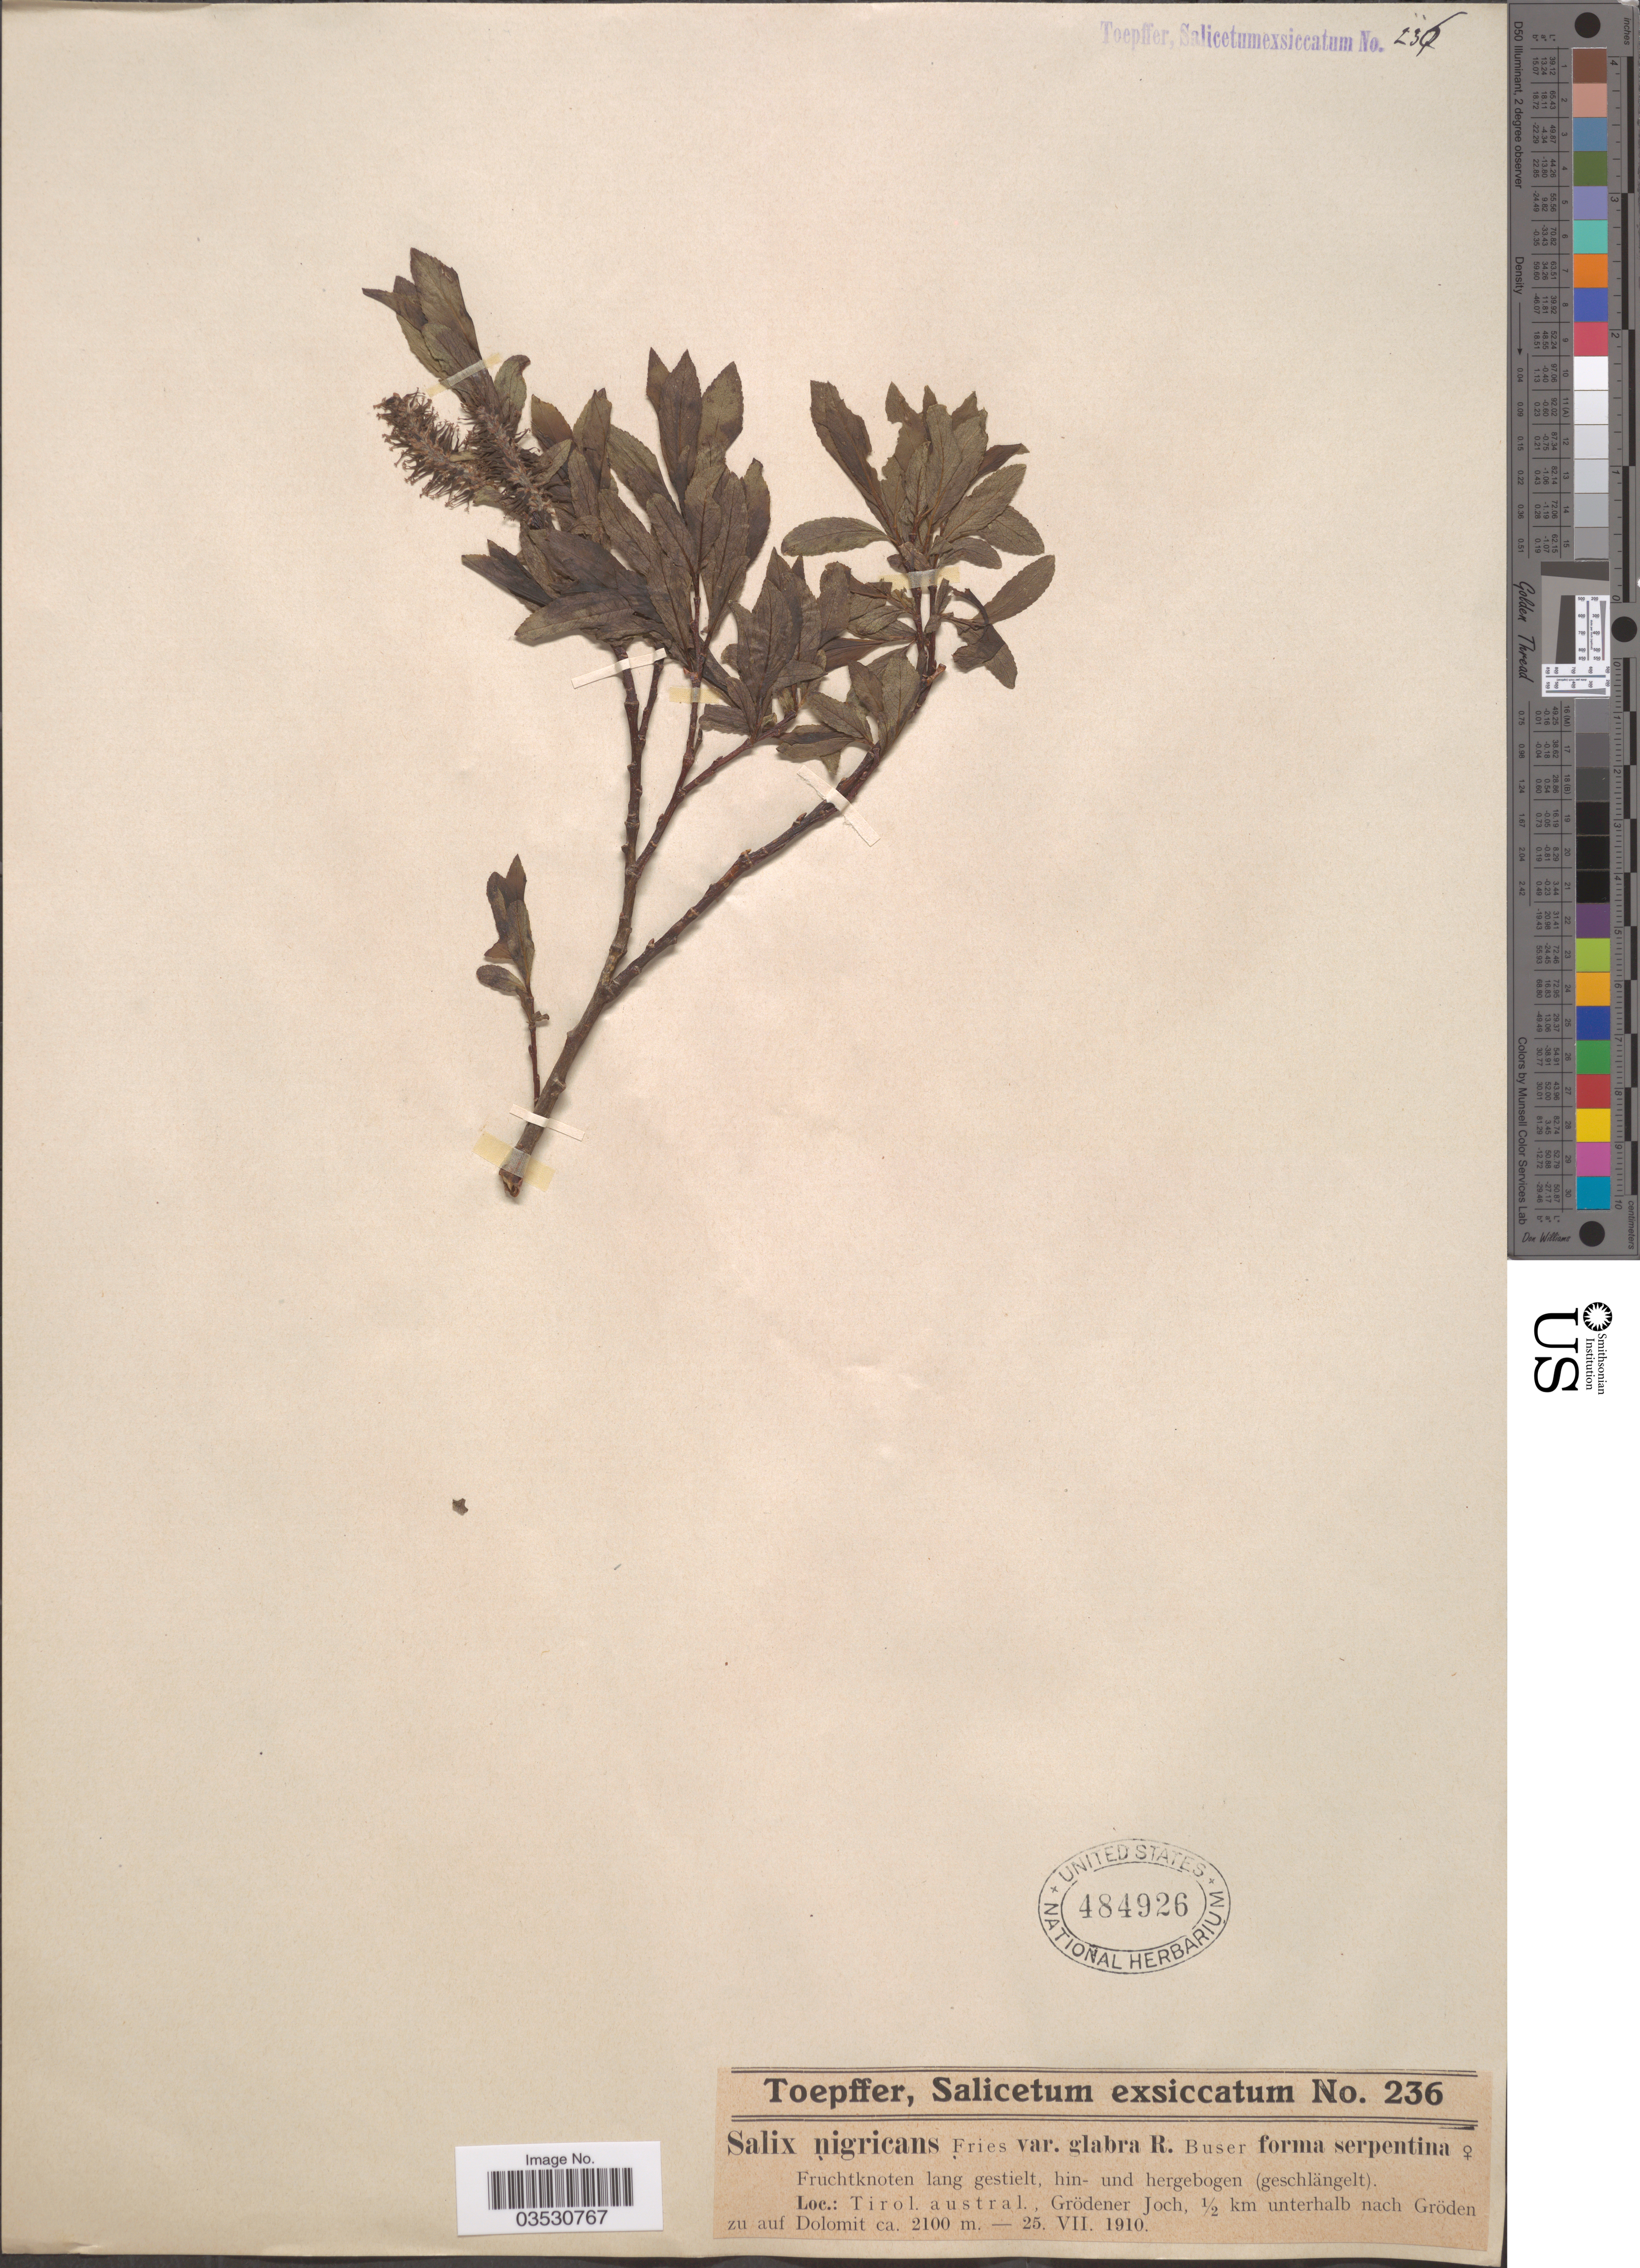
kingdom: Plantae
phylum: Tracheophyta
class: Magnoliopsida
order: Malpighiales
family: Salicaceae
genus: Salix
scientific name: Salix nigricans var. glabra f. serpentina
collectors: A. Toepffer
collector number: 236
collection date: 1910-07-25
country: Austria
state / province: Tirol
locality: Grödener Joch, ½ km unterhalb nach Gröden zu auf Dolomit.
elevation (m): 2100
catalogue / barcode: US 484926